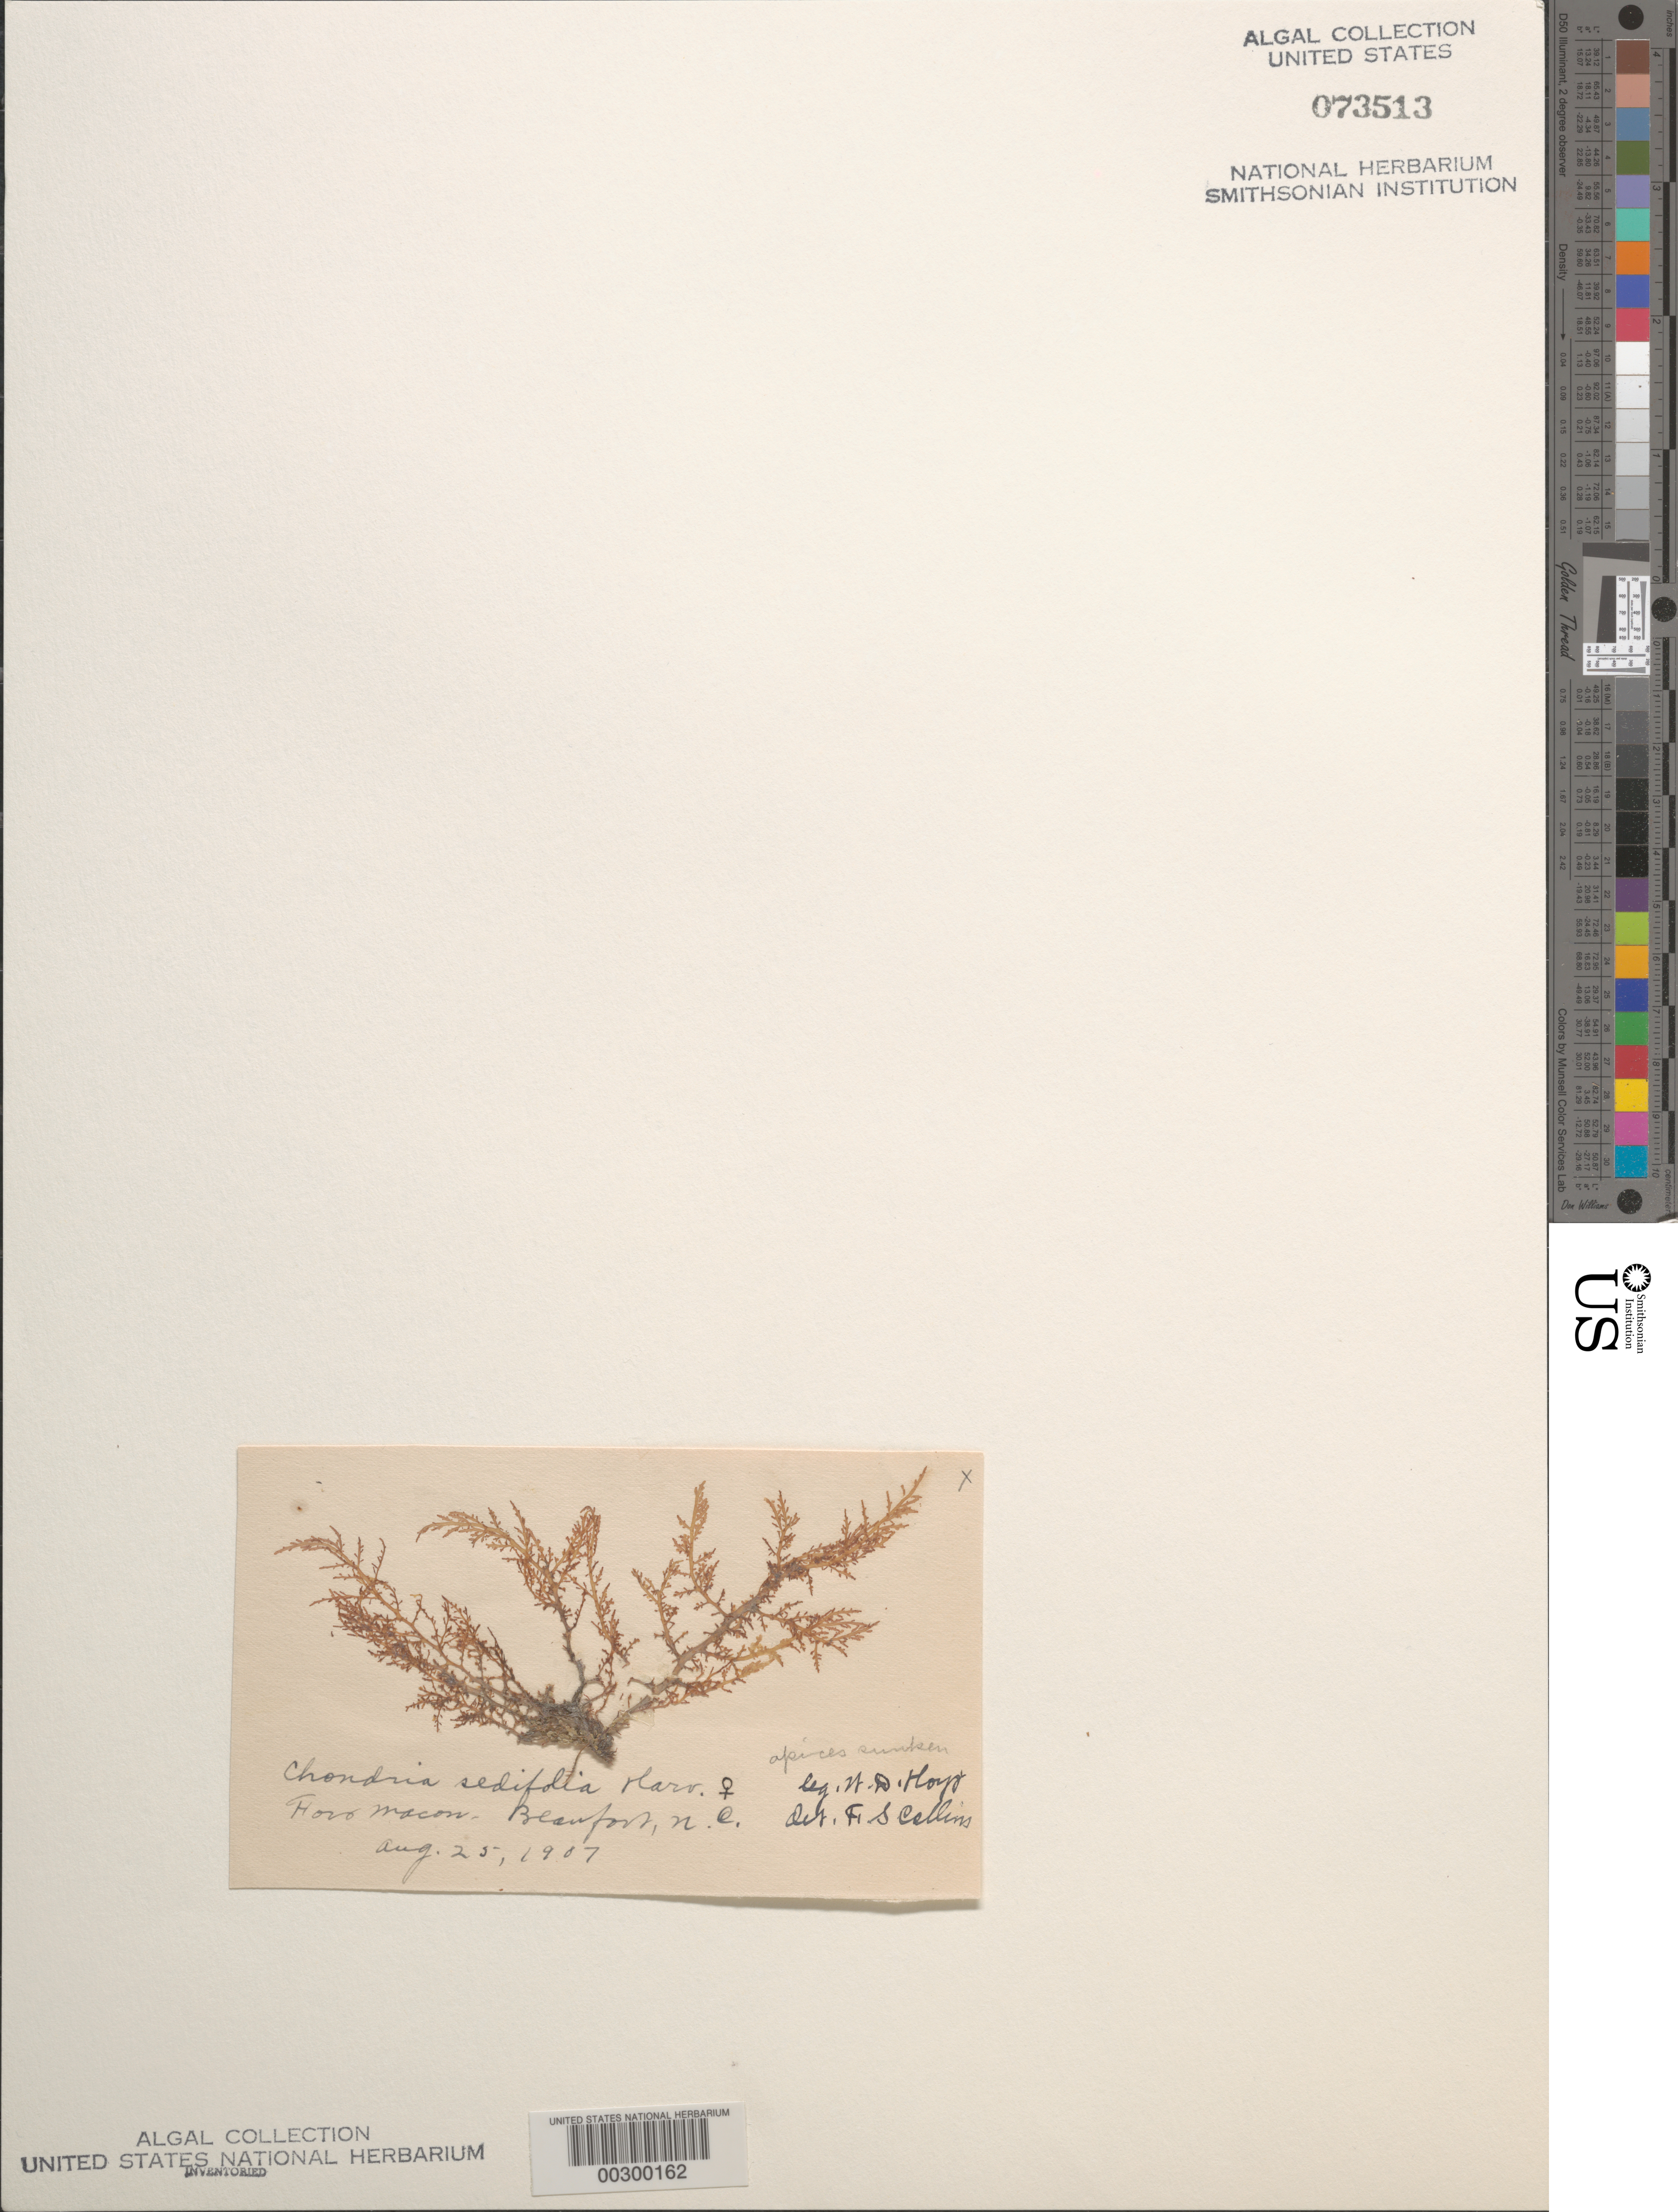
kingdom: Plantae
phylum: Rhodophyta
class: Florideophyceae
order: Ceramiales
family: Rhodomelaceae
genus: Chondria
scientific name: Chondria sedifolia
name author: Harv.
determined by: Collins, Frank S.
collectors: W. D. Hoyt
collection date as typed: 25 Aug 1907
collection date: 1907-08-25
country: United States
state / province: North Carolina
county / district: Carteret County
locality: Beaufort, Fort Macon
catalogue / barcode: US 73513